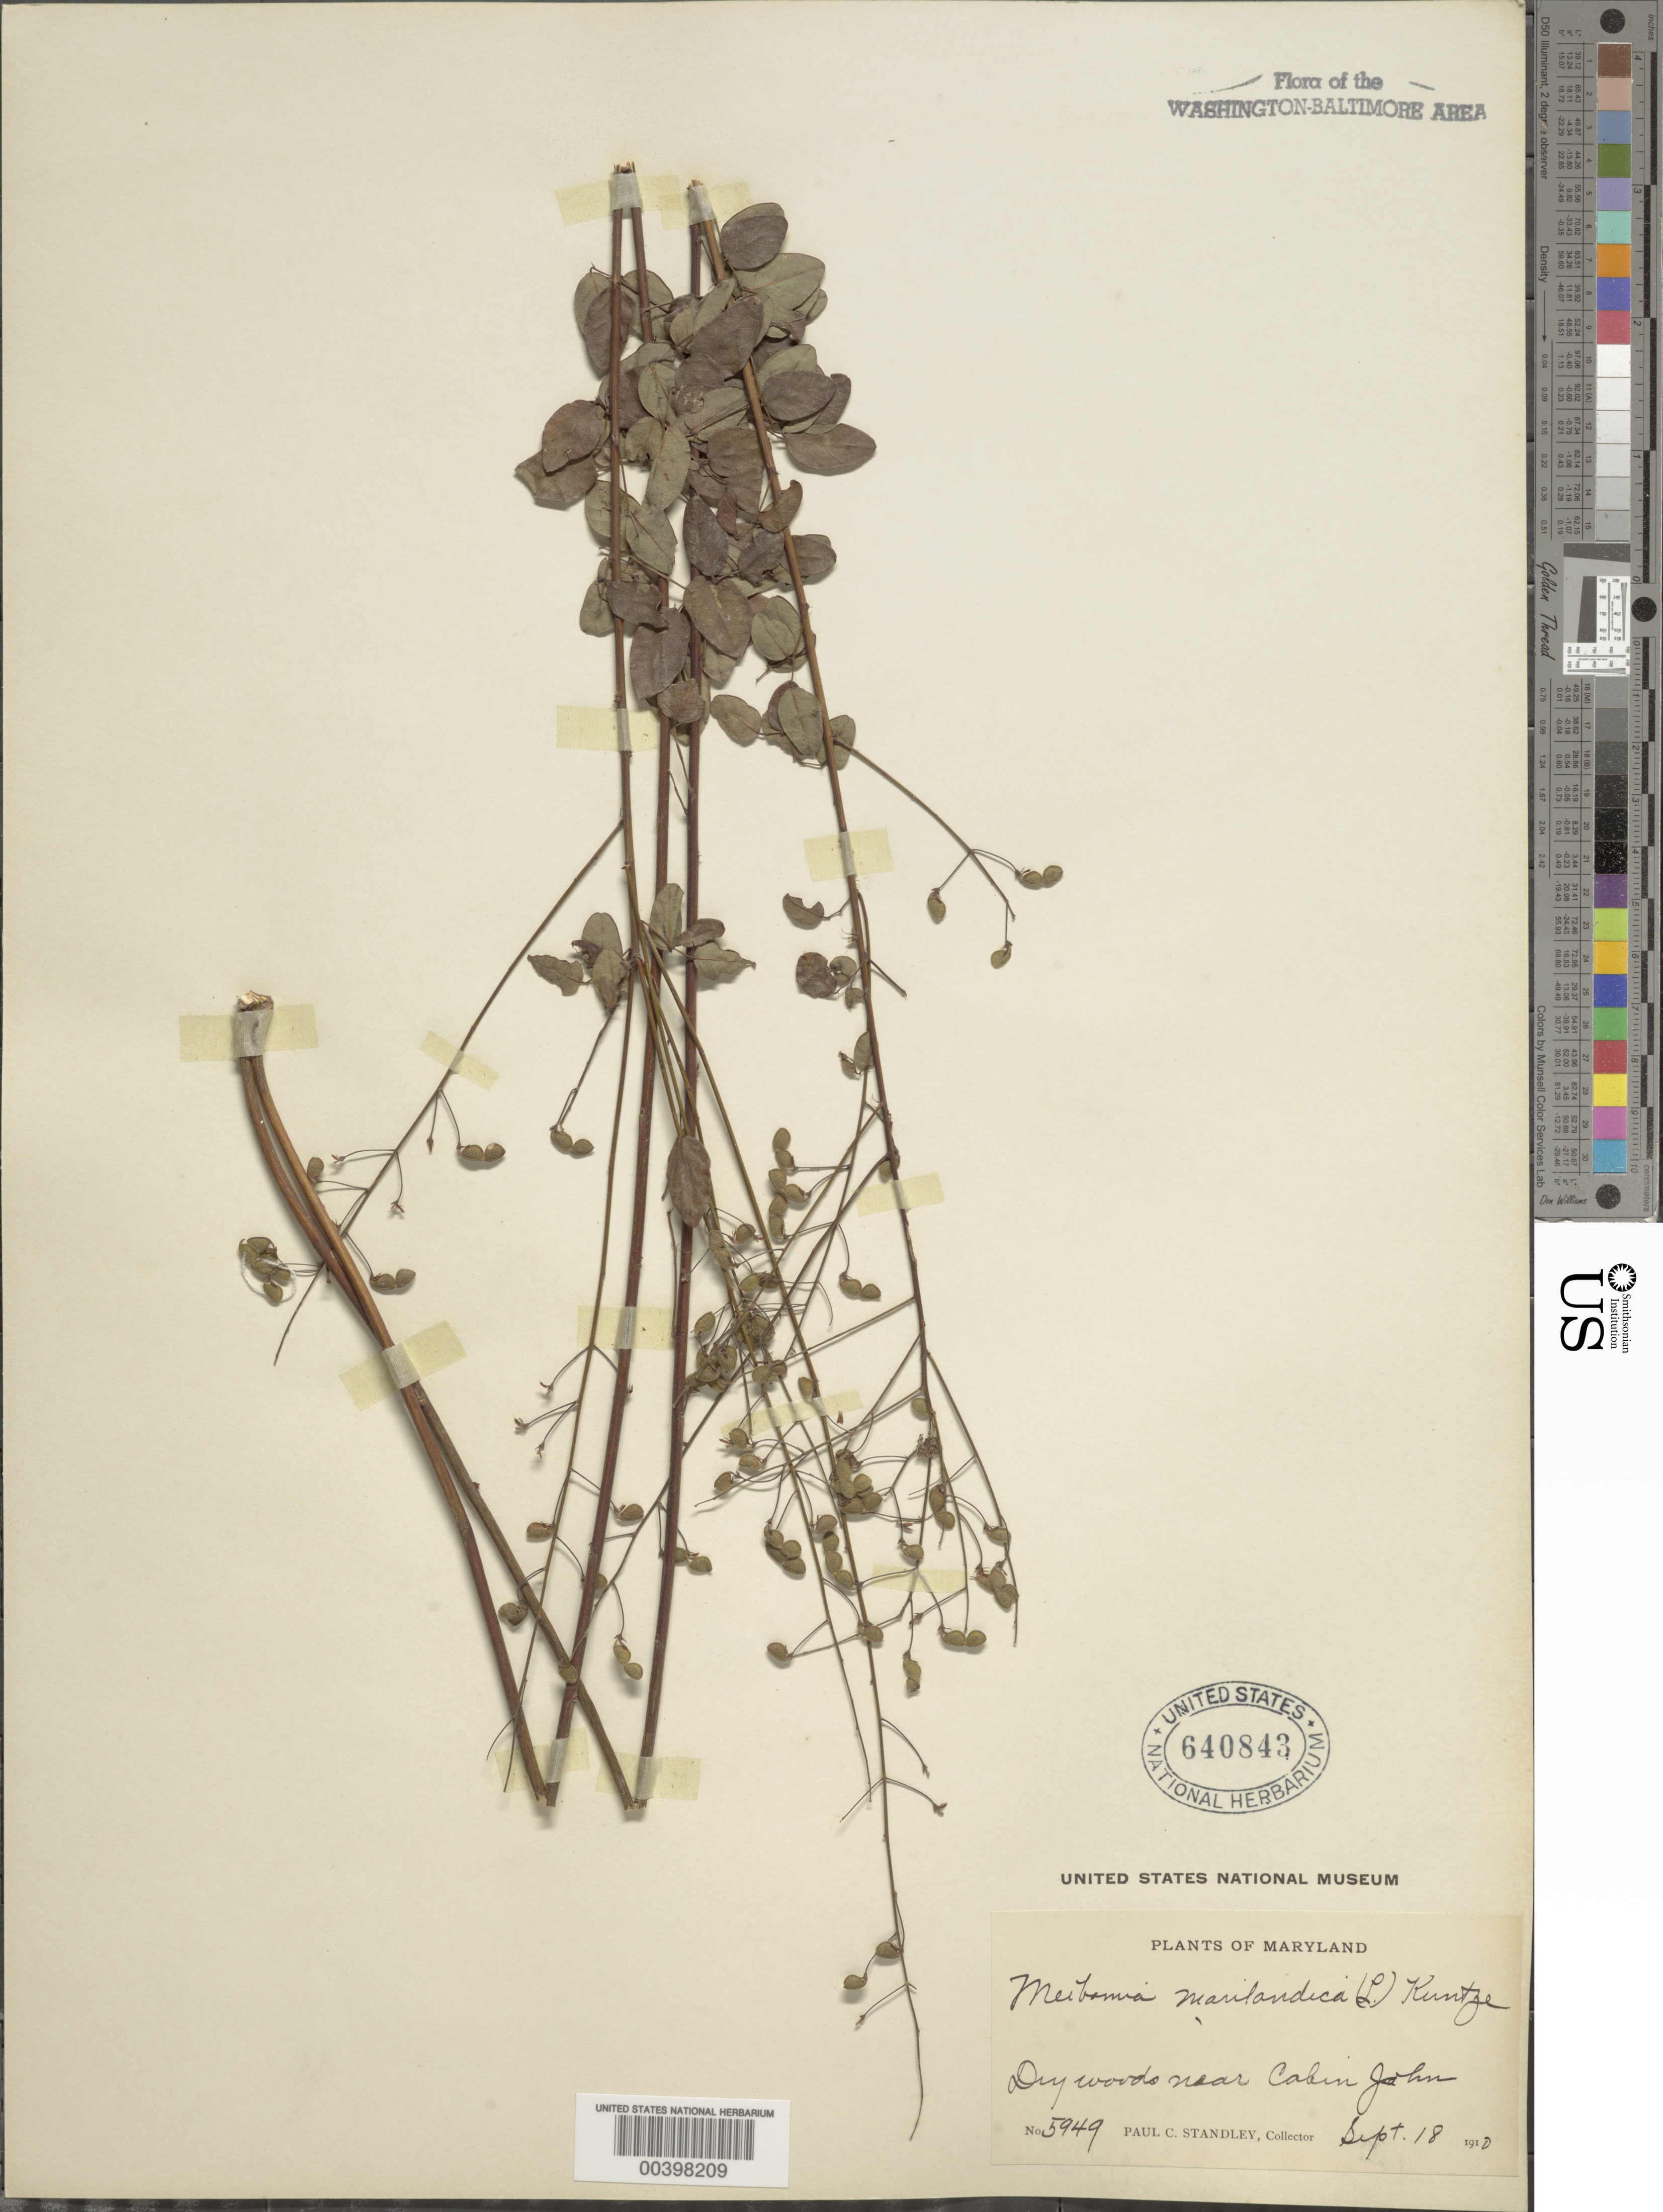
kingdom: Plantae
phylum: Tracheophyta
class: Magnoliopsida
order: Fabales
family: Fabaceae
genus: Desmodium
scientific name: Desmodium marilandicum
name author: Darl.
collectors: P. C. Standley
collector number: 5949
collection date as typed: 18 Sep 1910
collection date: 1910-09-18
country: United States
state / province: Maryland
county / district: Montgomery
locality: Near Cabin John C. & O. Canal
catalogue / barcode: US 640843